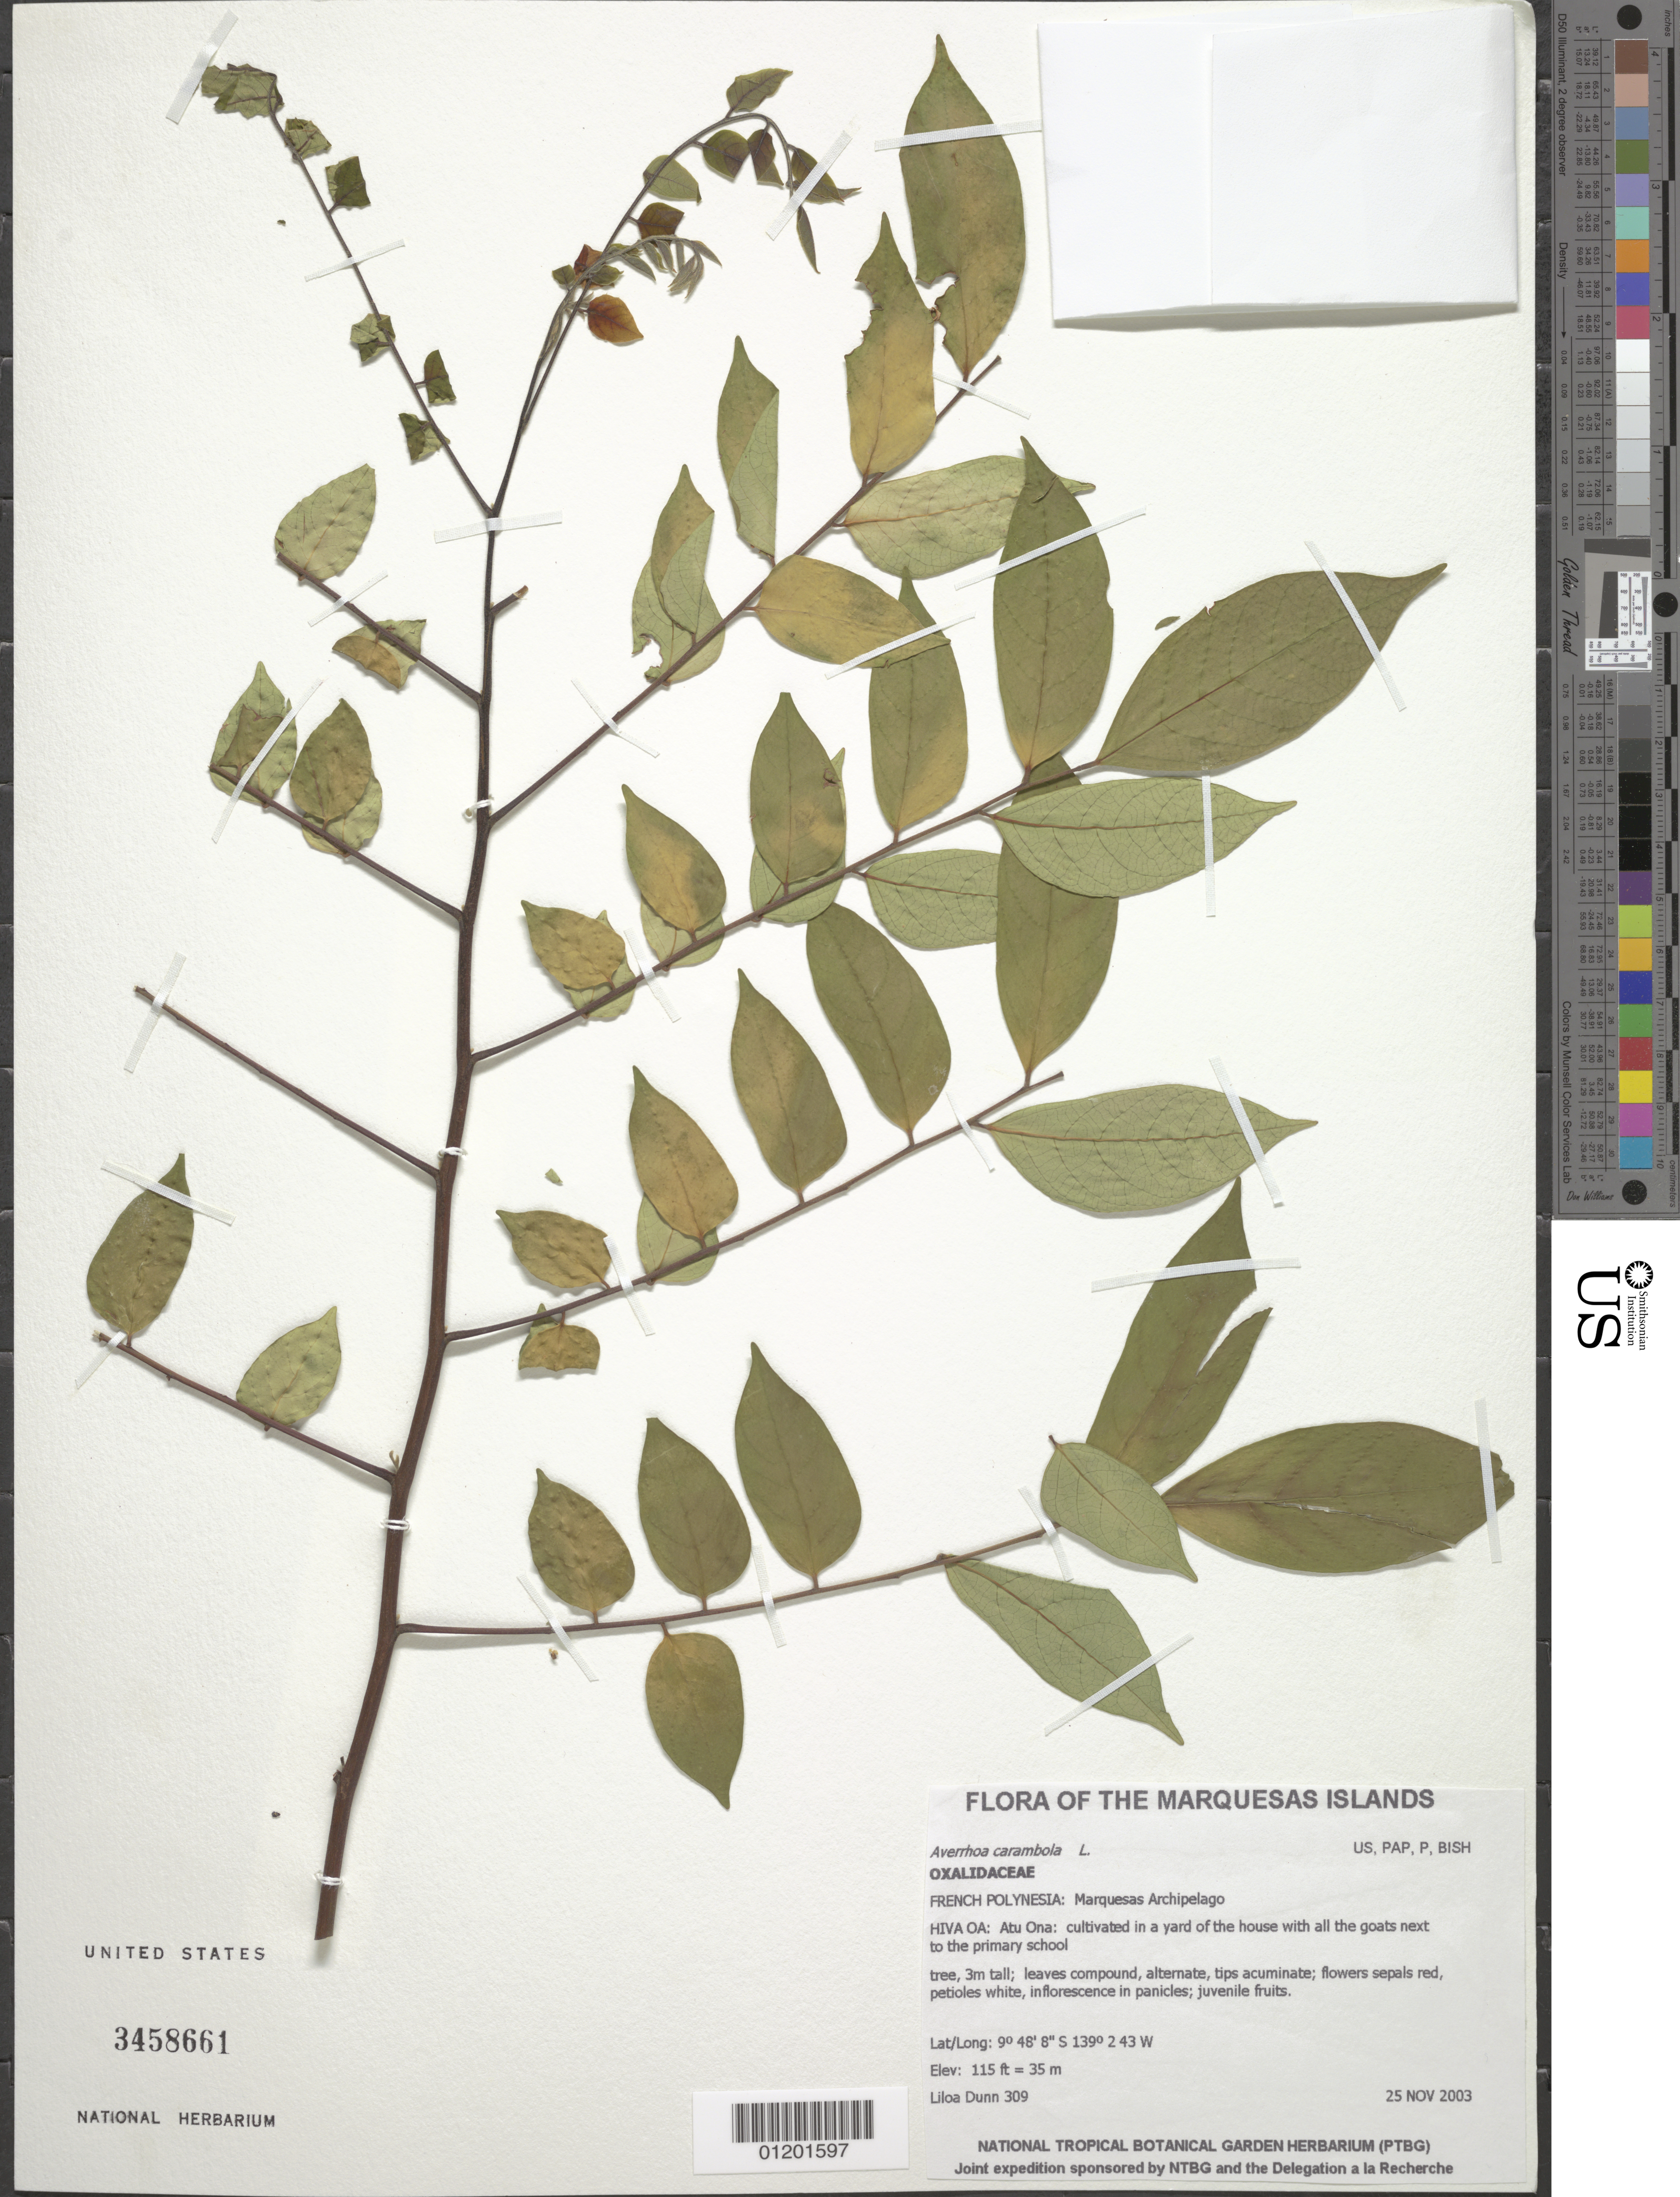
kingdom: Plantae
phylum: Tracheophyta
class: Magnoliopsida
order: Oxalidales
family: Oxalidaceae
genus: Averrhoa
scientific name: Averrhoa carambola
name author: L.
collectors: L. Dunn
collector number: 309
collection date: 2003-11-25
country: French Polynesia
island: Hiva Oa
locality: Atu Ona: cultivated in a yard of the house with all the goats next to the primary school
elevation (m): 35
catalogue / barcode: US 3458661